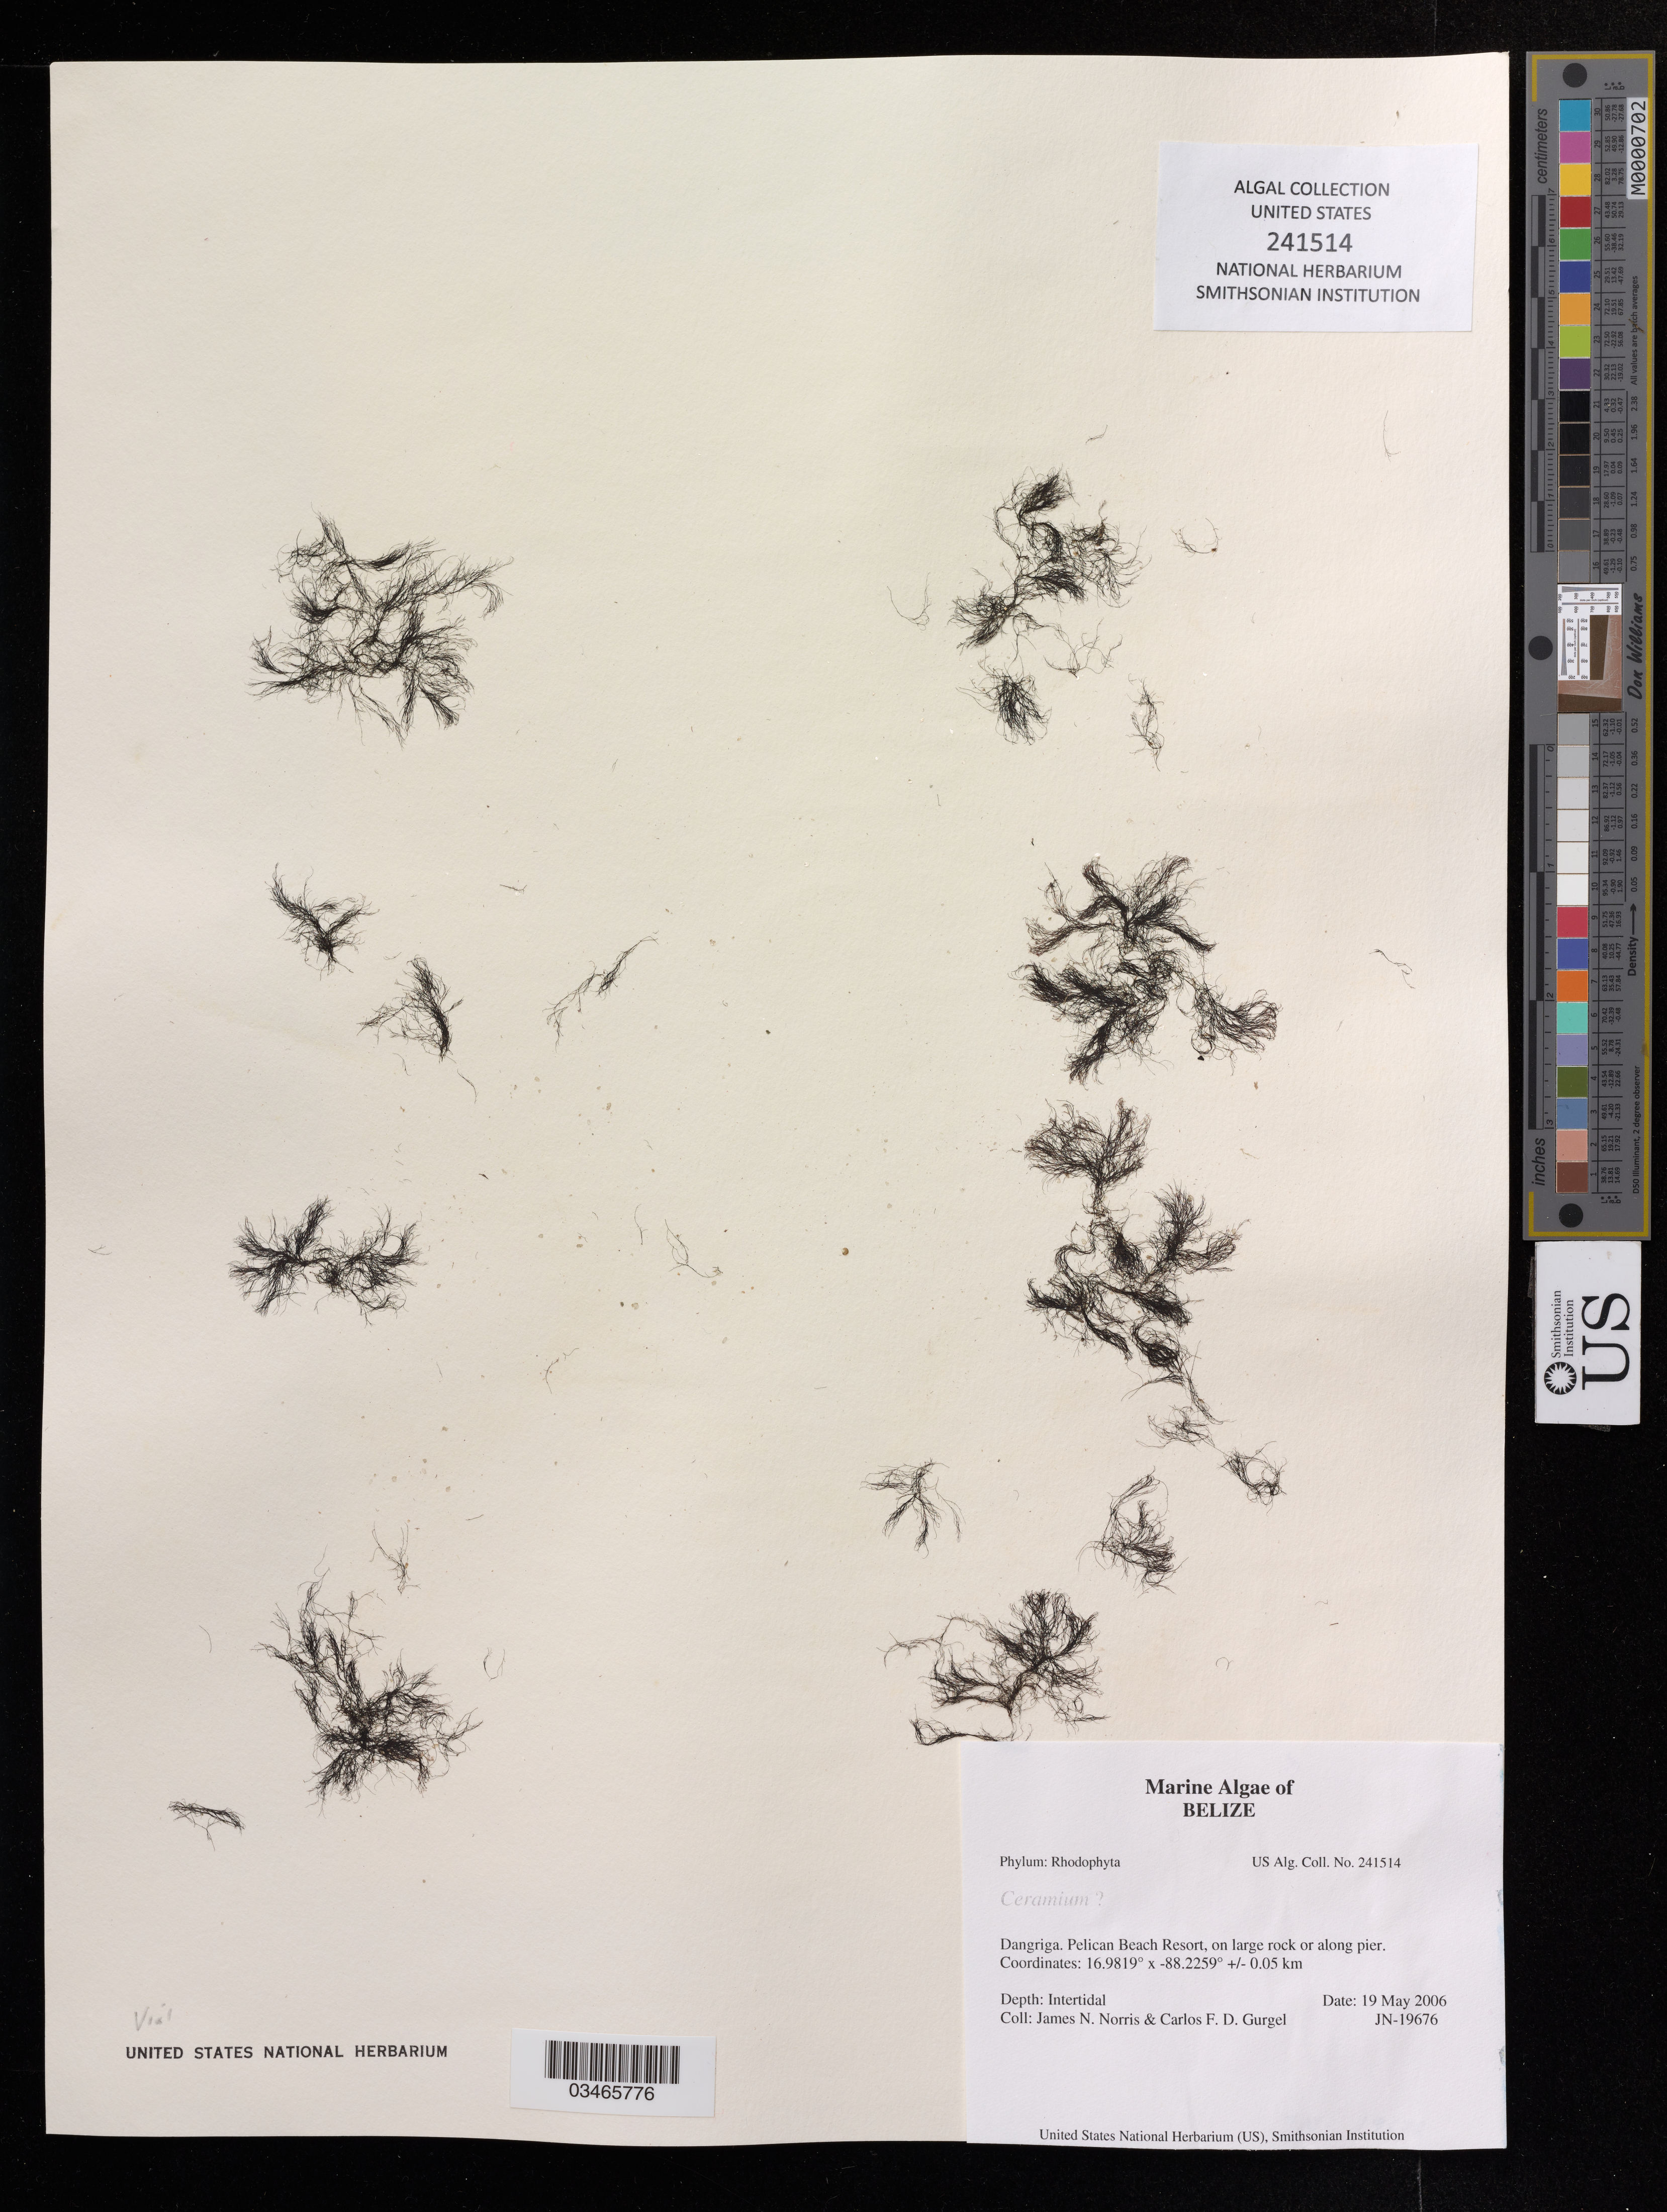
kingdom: Plantae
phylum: Rhodophyta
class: Florideophyceae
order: Ceramiales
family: Ceramiaceae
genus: Ceramium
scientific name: Ceramium sp.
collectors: J. Norris & C. Gurgel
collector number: JN-19676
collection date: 2006-05-19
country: Belize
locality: Dangriga, Pelican Beach Resort, on large rock or along pier.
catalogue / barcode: US 241514